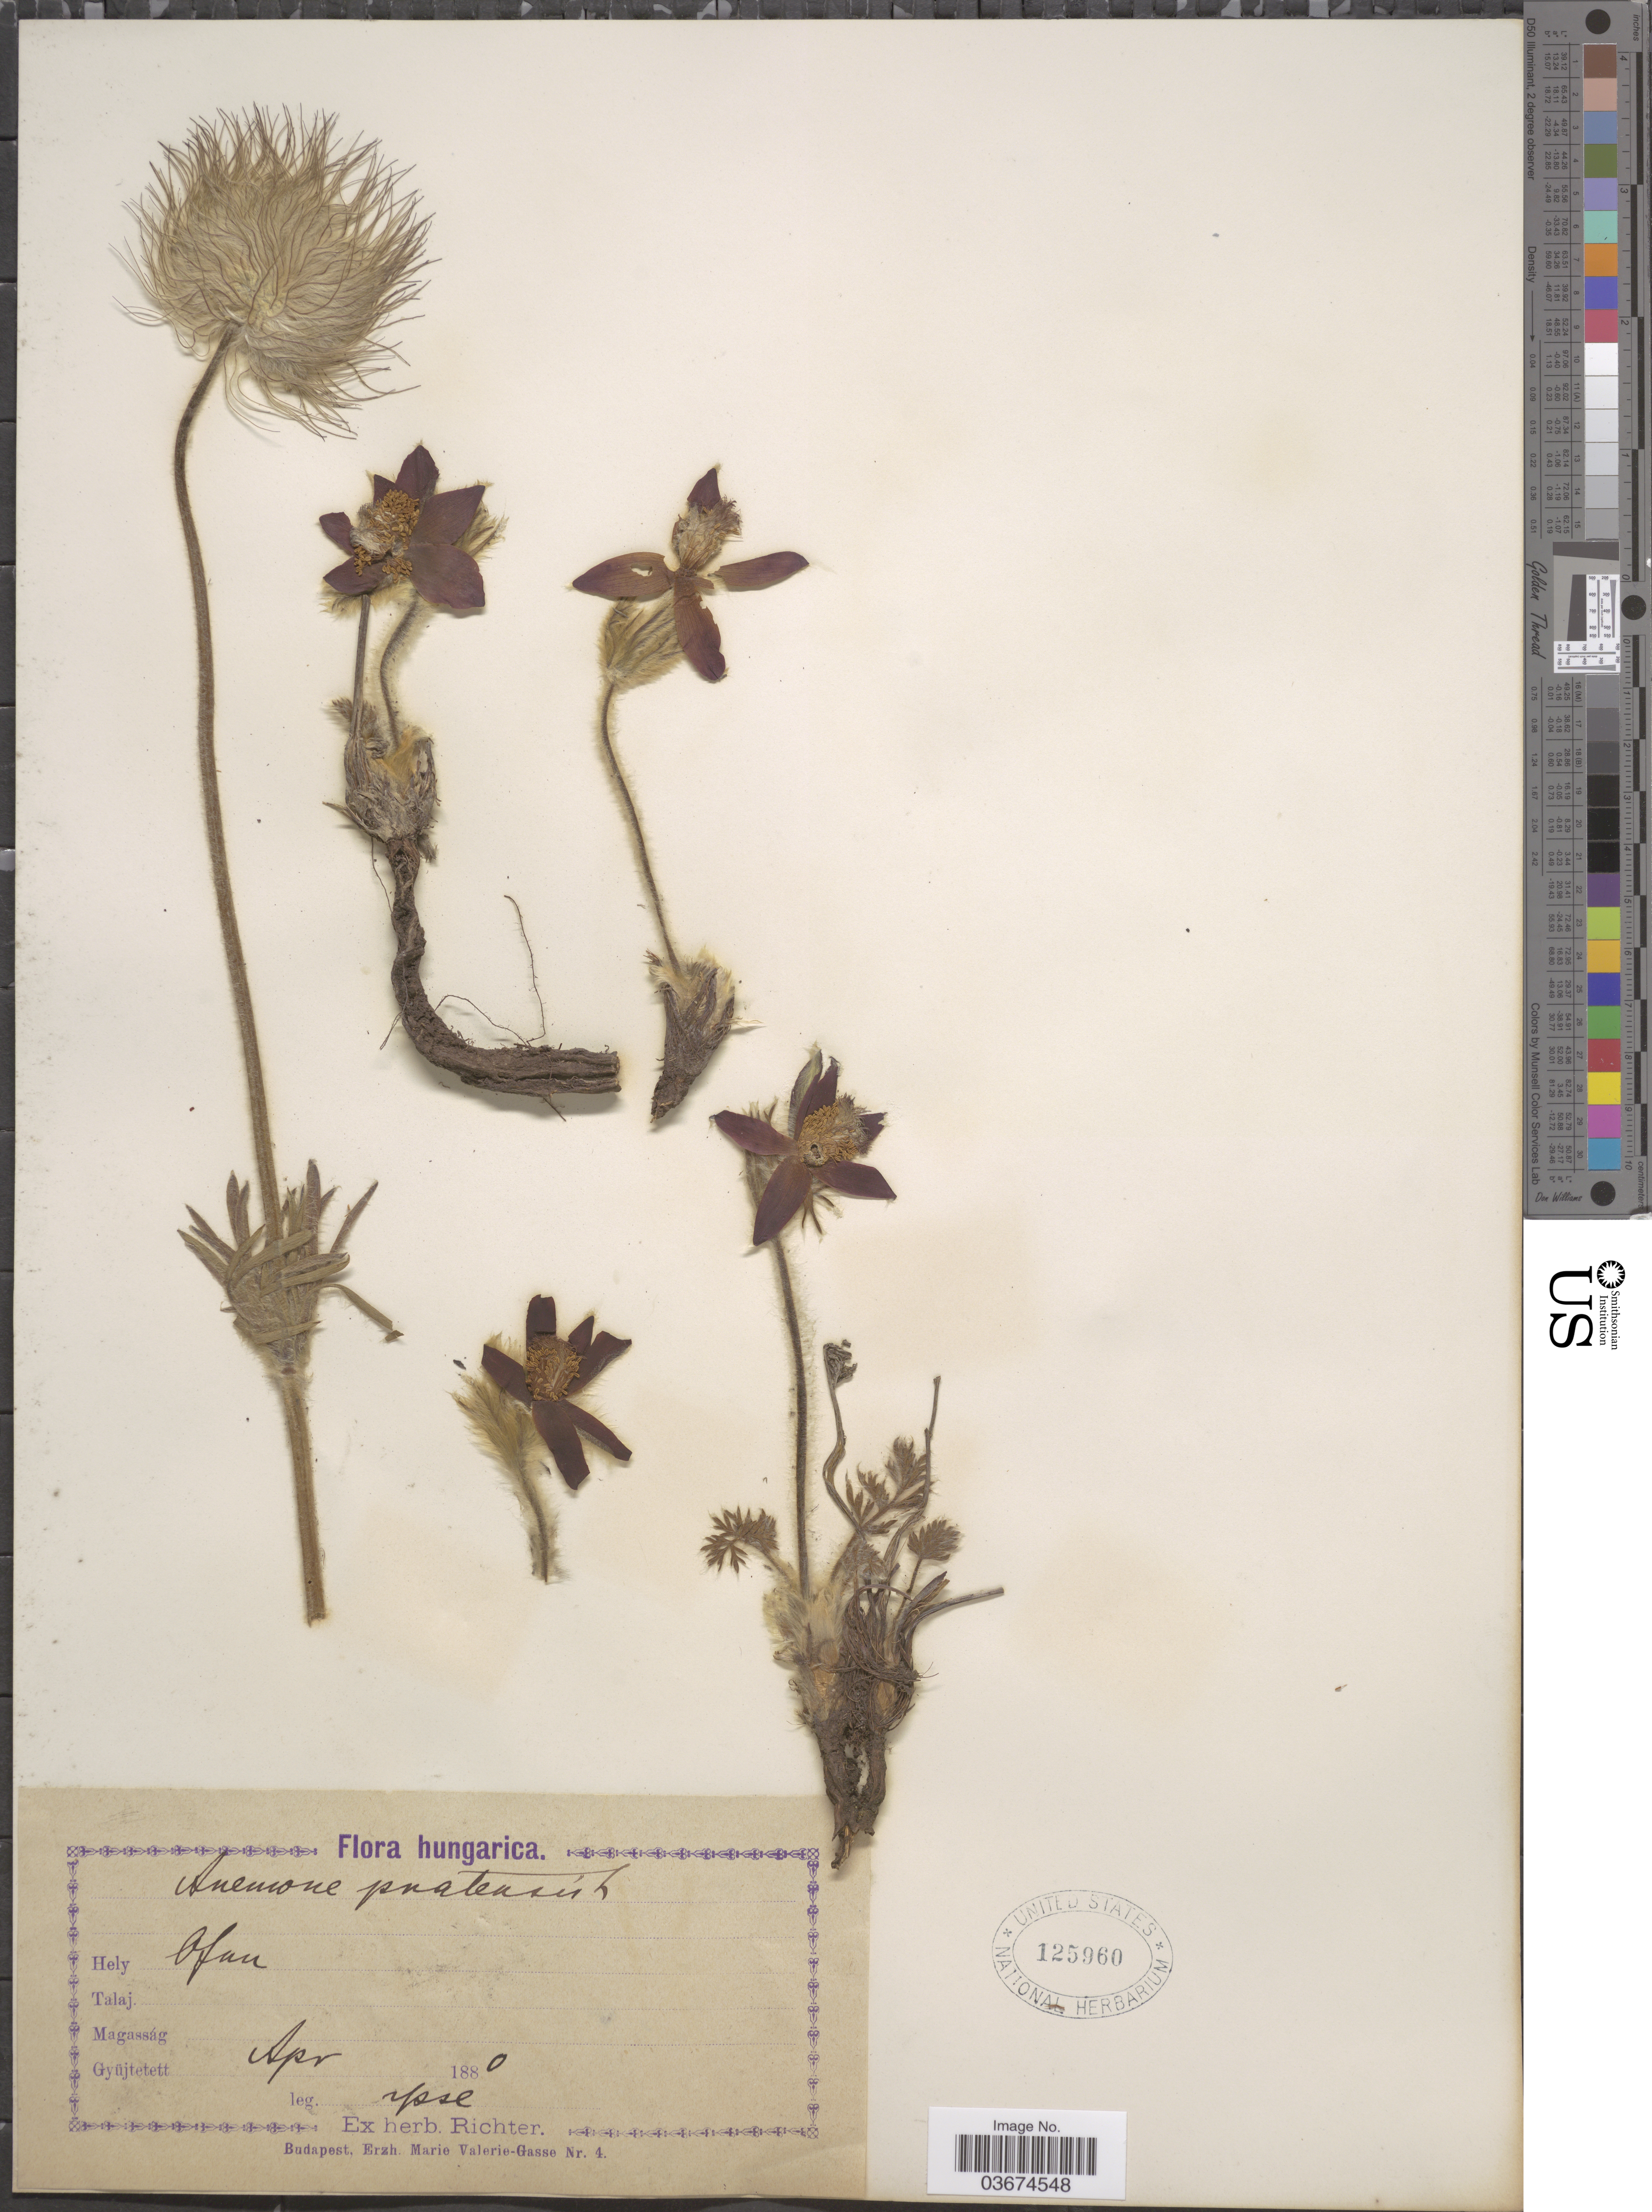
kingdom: Plantae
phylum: Tracheophyta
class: Magnoliopsida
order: Ranunculales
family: Ranunculaceae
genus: Pulsatilla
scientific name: Pulsatilla pratensis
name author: (L.) Mill.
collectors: -- Richter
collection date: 1880-04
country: Hungary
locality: Hely Ofan.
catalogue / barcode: US 125960